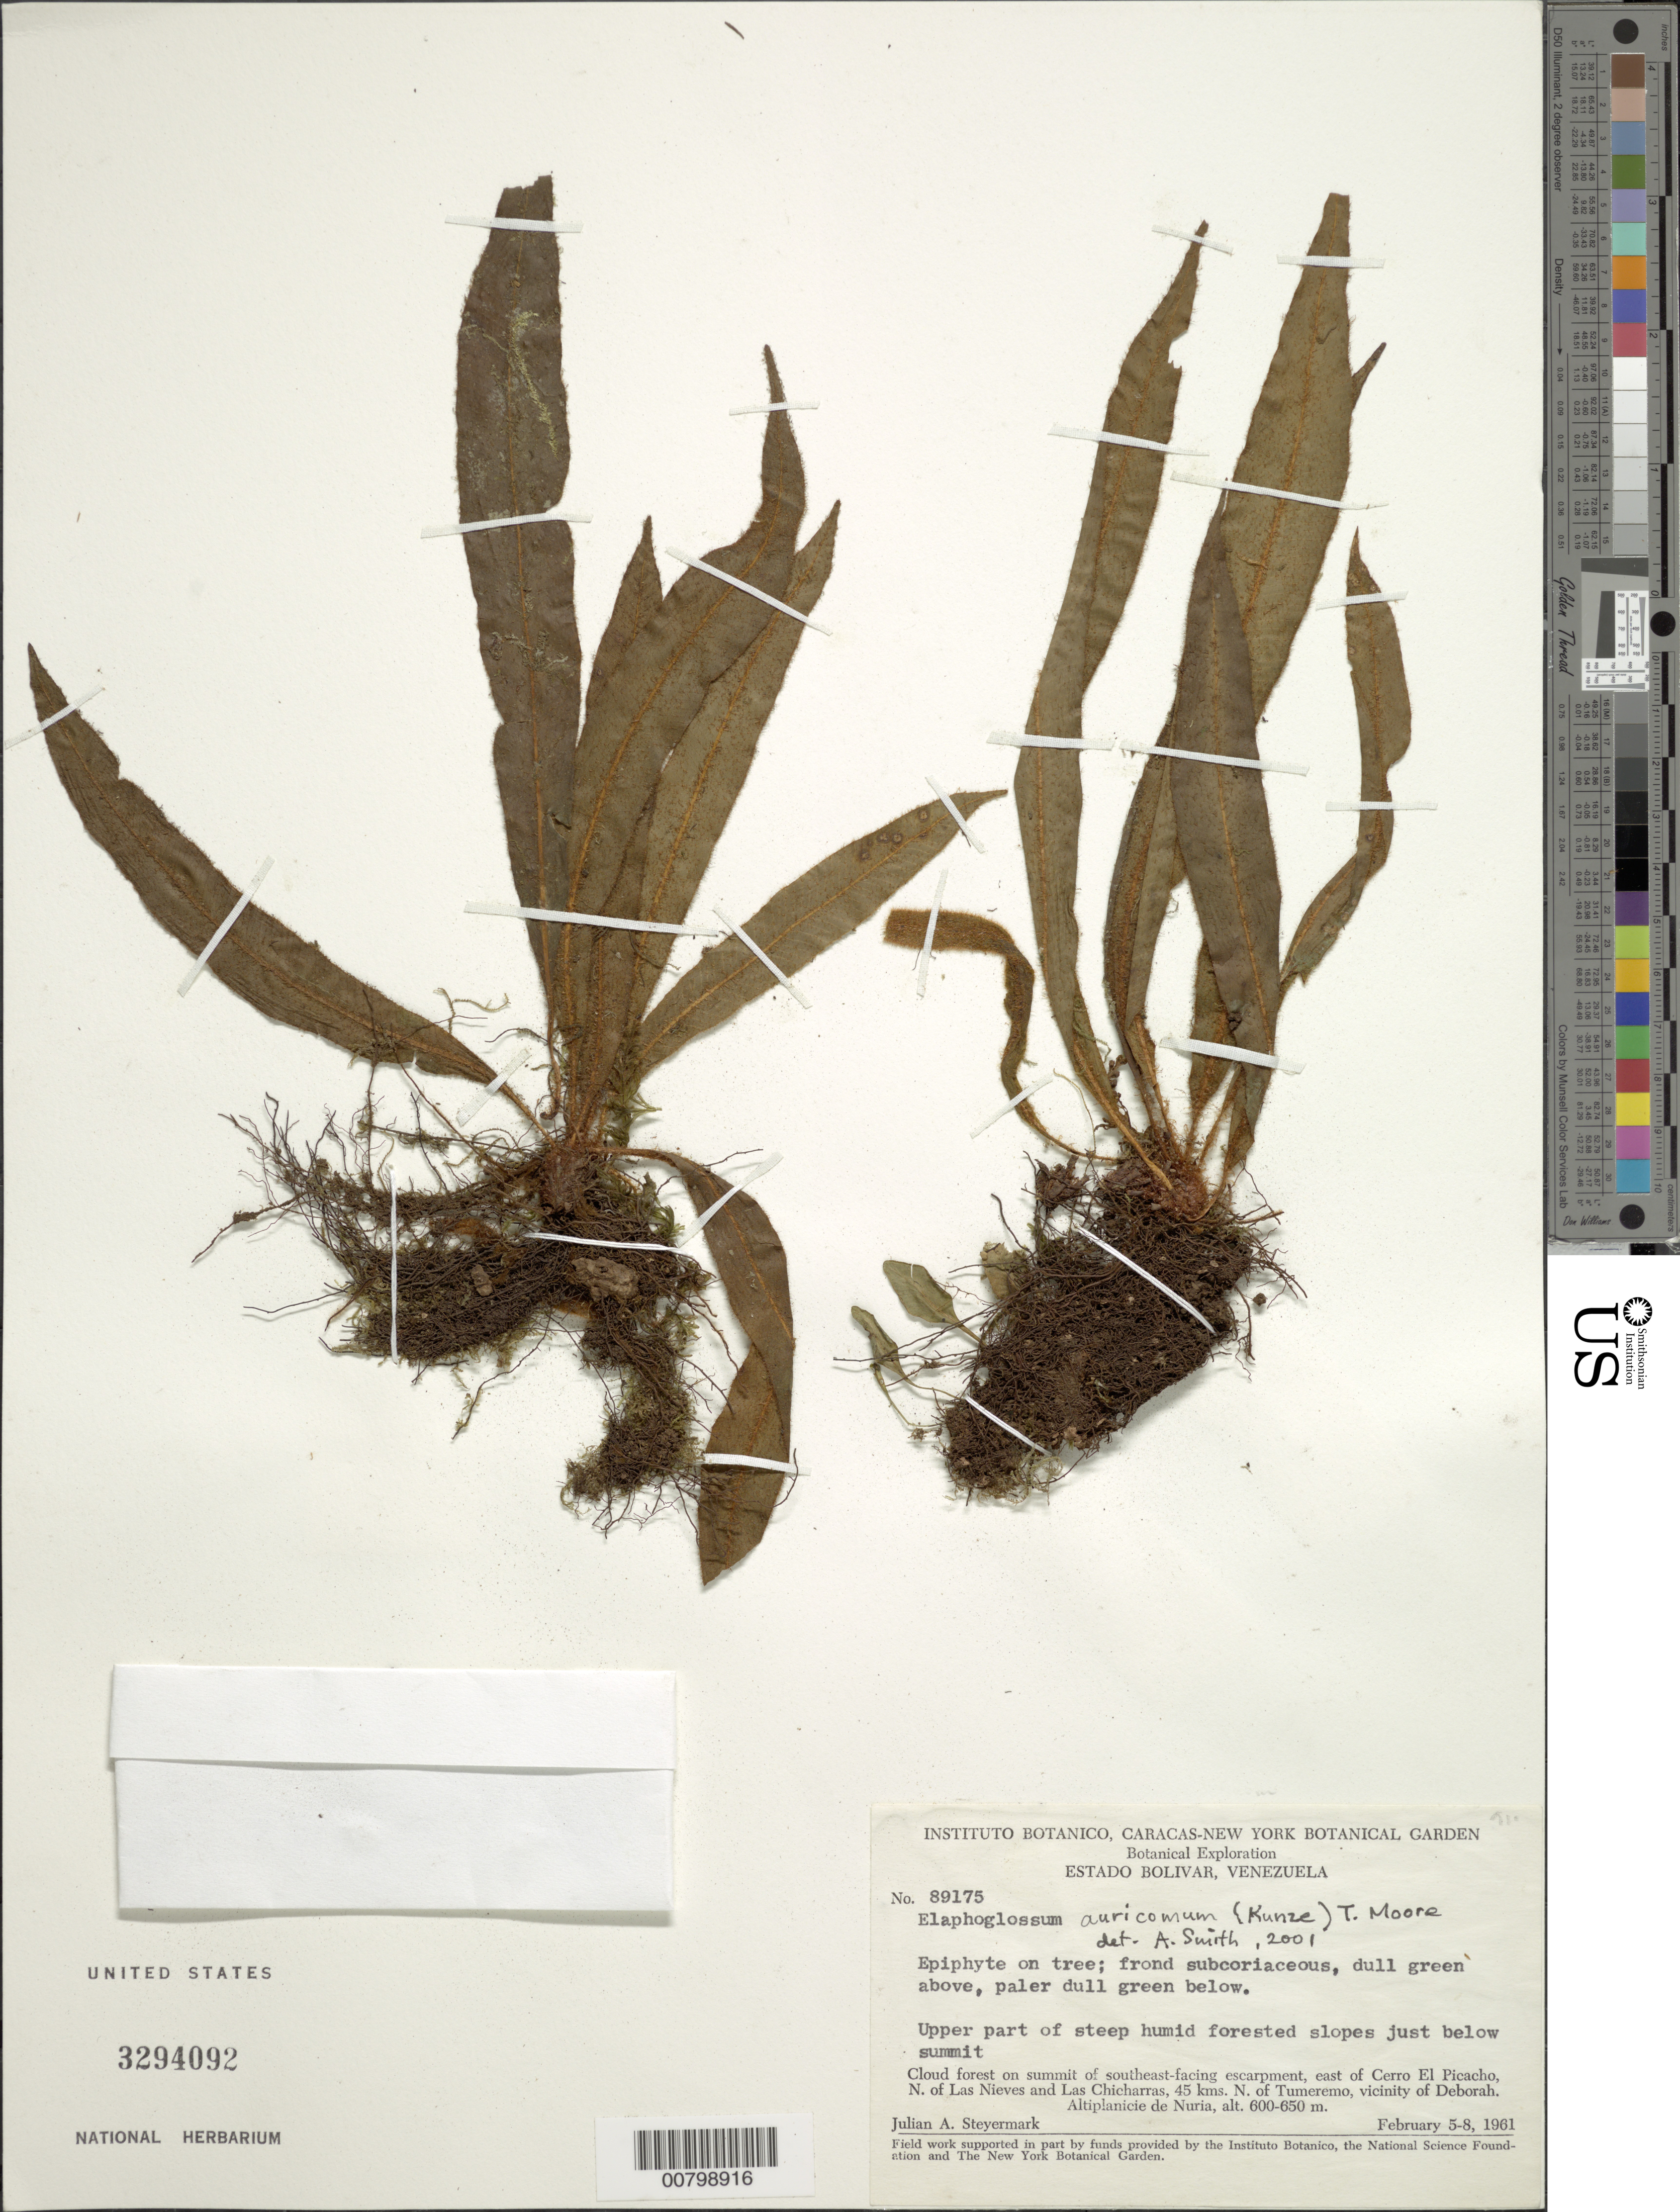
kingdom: Plantae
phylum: Tracheophyta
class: Polypodiopsida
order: Polypodiales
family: Dryopteridaceae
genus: Elaphoglossum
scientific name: Elaphoglossum auricomum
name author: (Kunze) T. Moore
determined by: Smith, A.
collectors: J. Steyermark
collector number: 89175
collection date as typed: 5-Feb-61 to 8-Feb-61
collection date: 1961-02-05/1961-02-08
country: Venezuela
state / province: Bolívar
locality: Cerro El Picacho, N of Las Nieves, 45 km N of Tumeremo, Altiplanicie de Nuria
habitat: Upper part of steep humid forested slopes just below summit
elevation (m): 600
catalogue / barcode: US 3294092